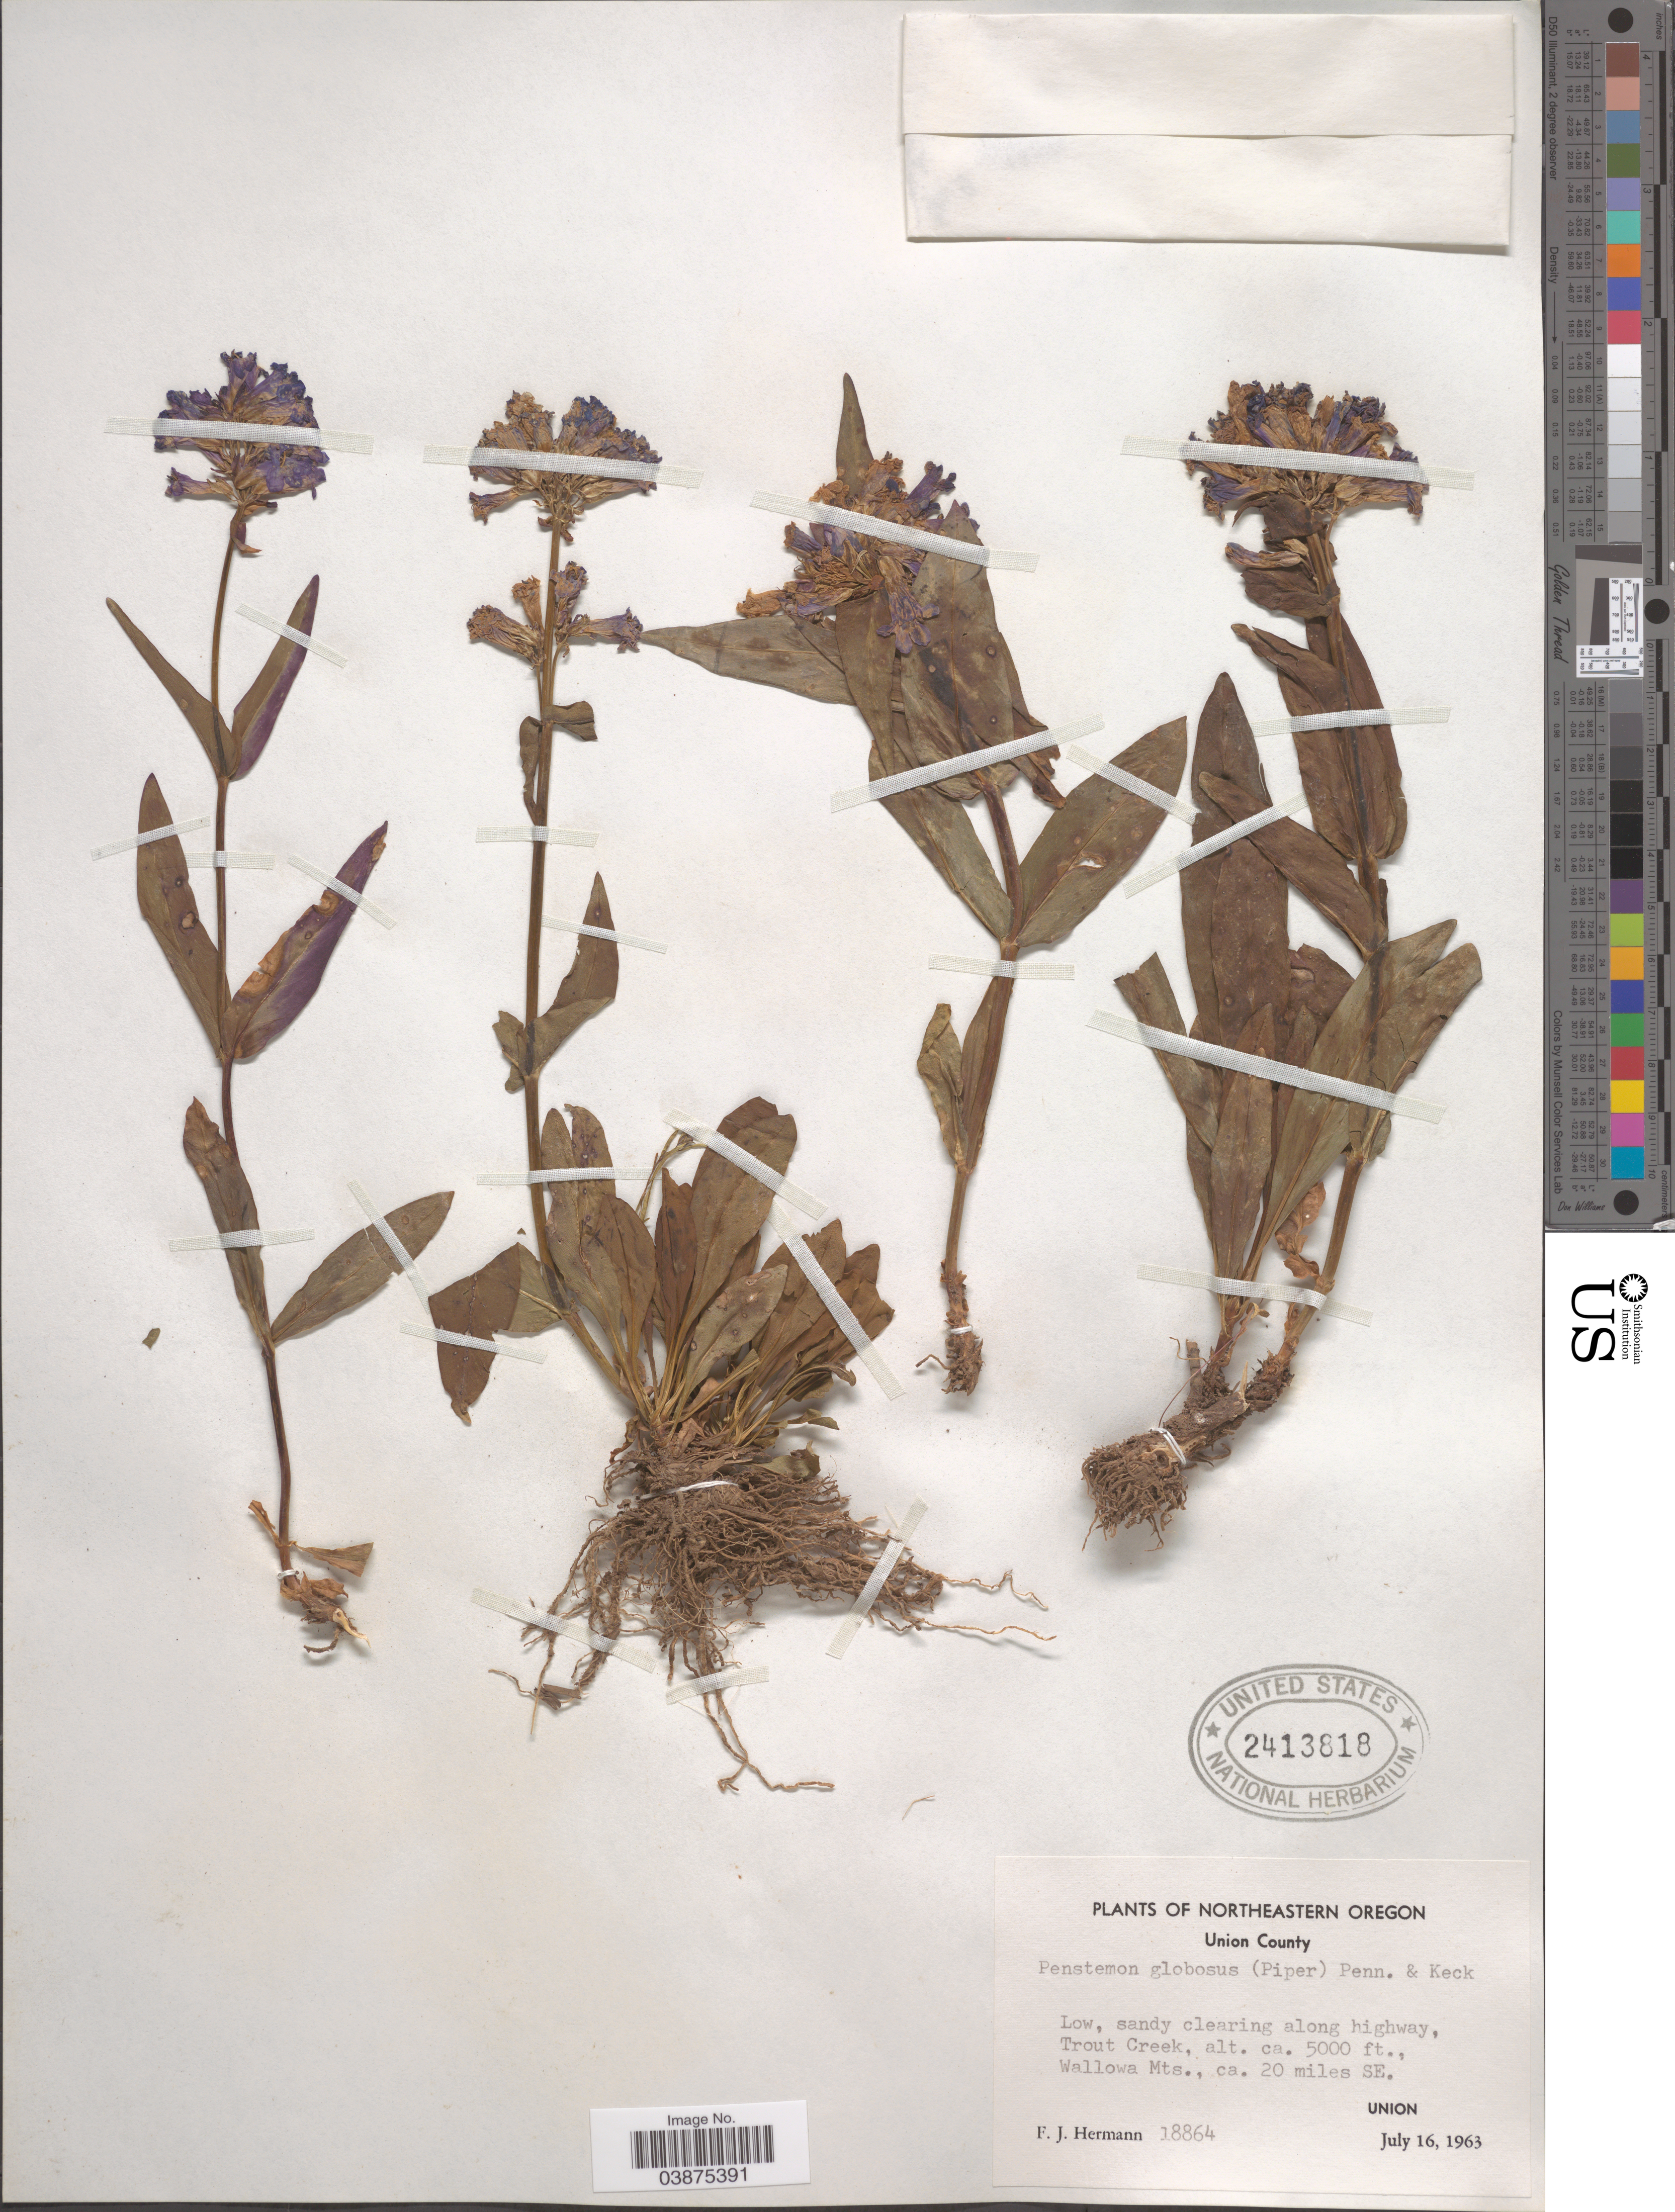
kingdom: Plantae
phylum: Tracheophyta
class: Magnoliopsida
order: Lamiales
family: Plantaginaceae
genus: Penstemon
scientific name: Penstemon globosus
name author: (Piper) Pennell & D.D. Keck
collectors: F. J. Hermann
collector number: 18864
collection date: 1963-07-16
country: United States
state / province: Oregon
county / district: Wallowa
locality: Northeastern Oregon. Union County. Low, sandy clearing along highway, Trout Creek, Wallowa Mts., ca. 20 miles SE. Union.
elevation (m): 1524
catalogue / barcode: US 2413818